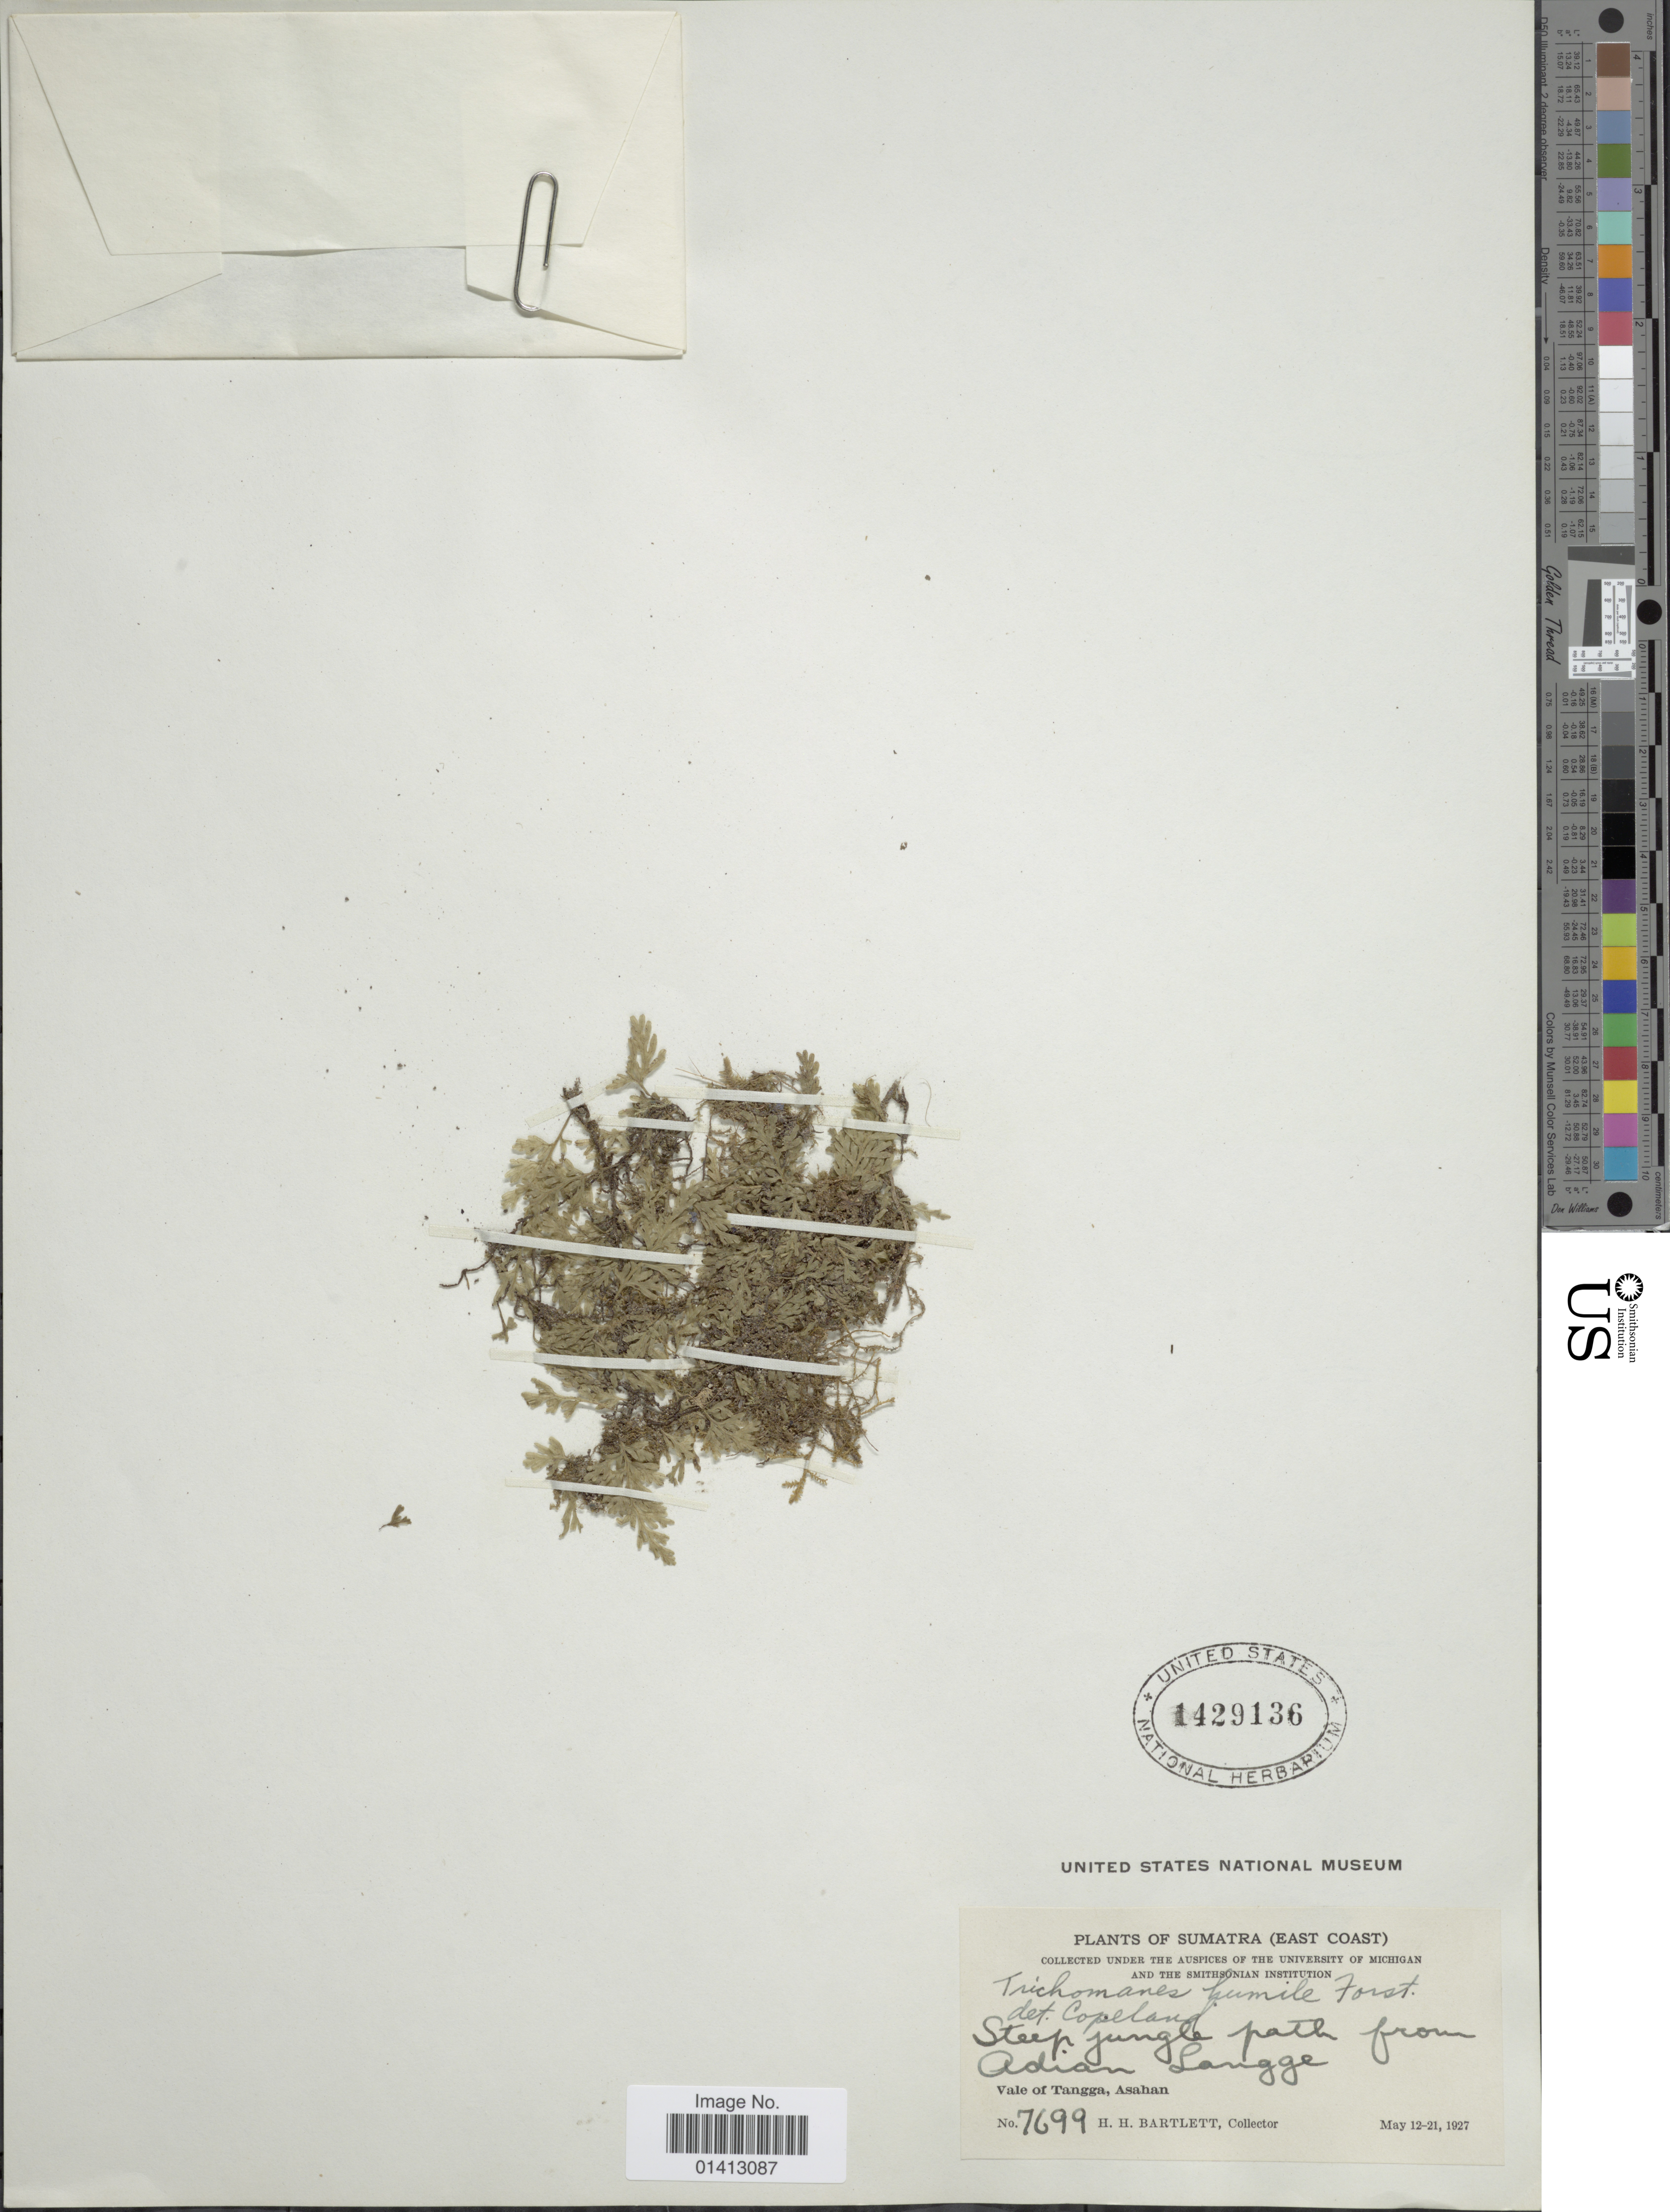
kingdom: Plantae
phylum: Tracheophyta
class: Polypodiopsida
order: Hymenophyllales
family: Hymenophyllaceae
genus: Crepidomanes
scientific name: Crepidomanes humilis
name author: (G. Forst.) Bosch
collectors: H. H. Bartlett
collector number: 7699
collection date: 1927-05-12/1927-05-21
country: Indonesia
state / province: Sumatra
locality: (East Coast) Steep jungle path from Adian Langge, vale of Tangga, Asahan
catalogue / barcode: US 1429136